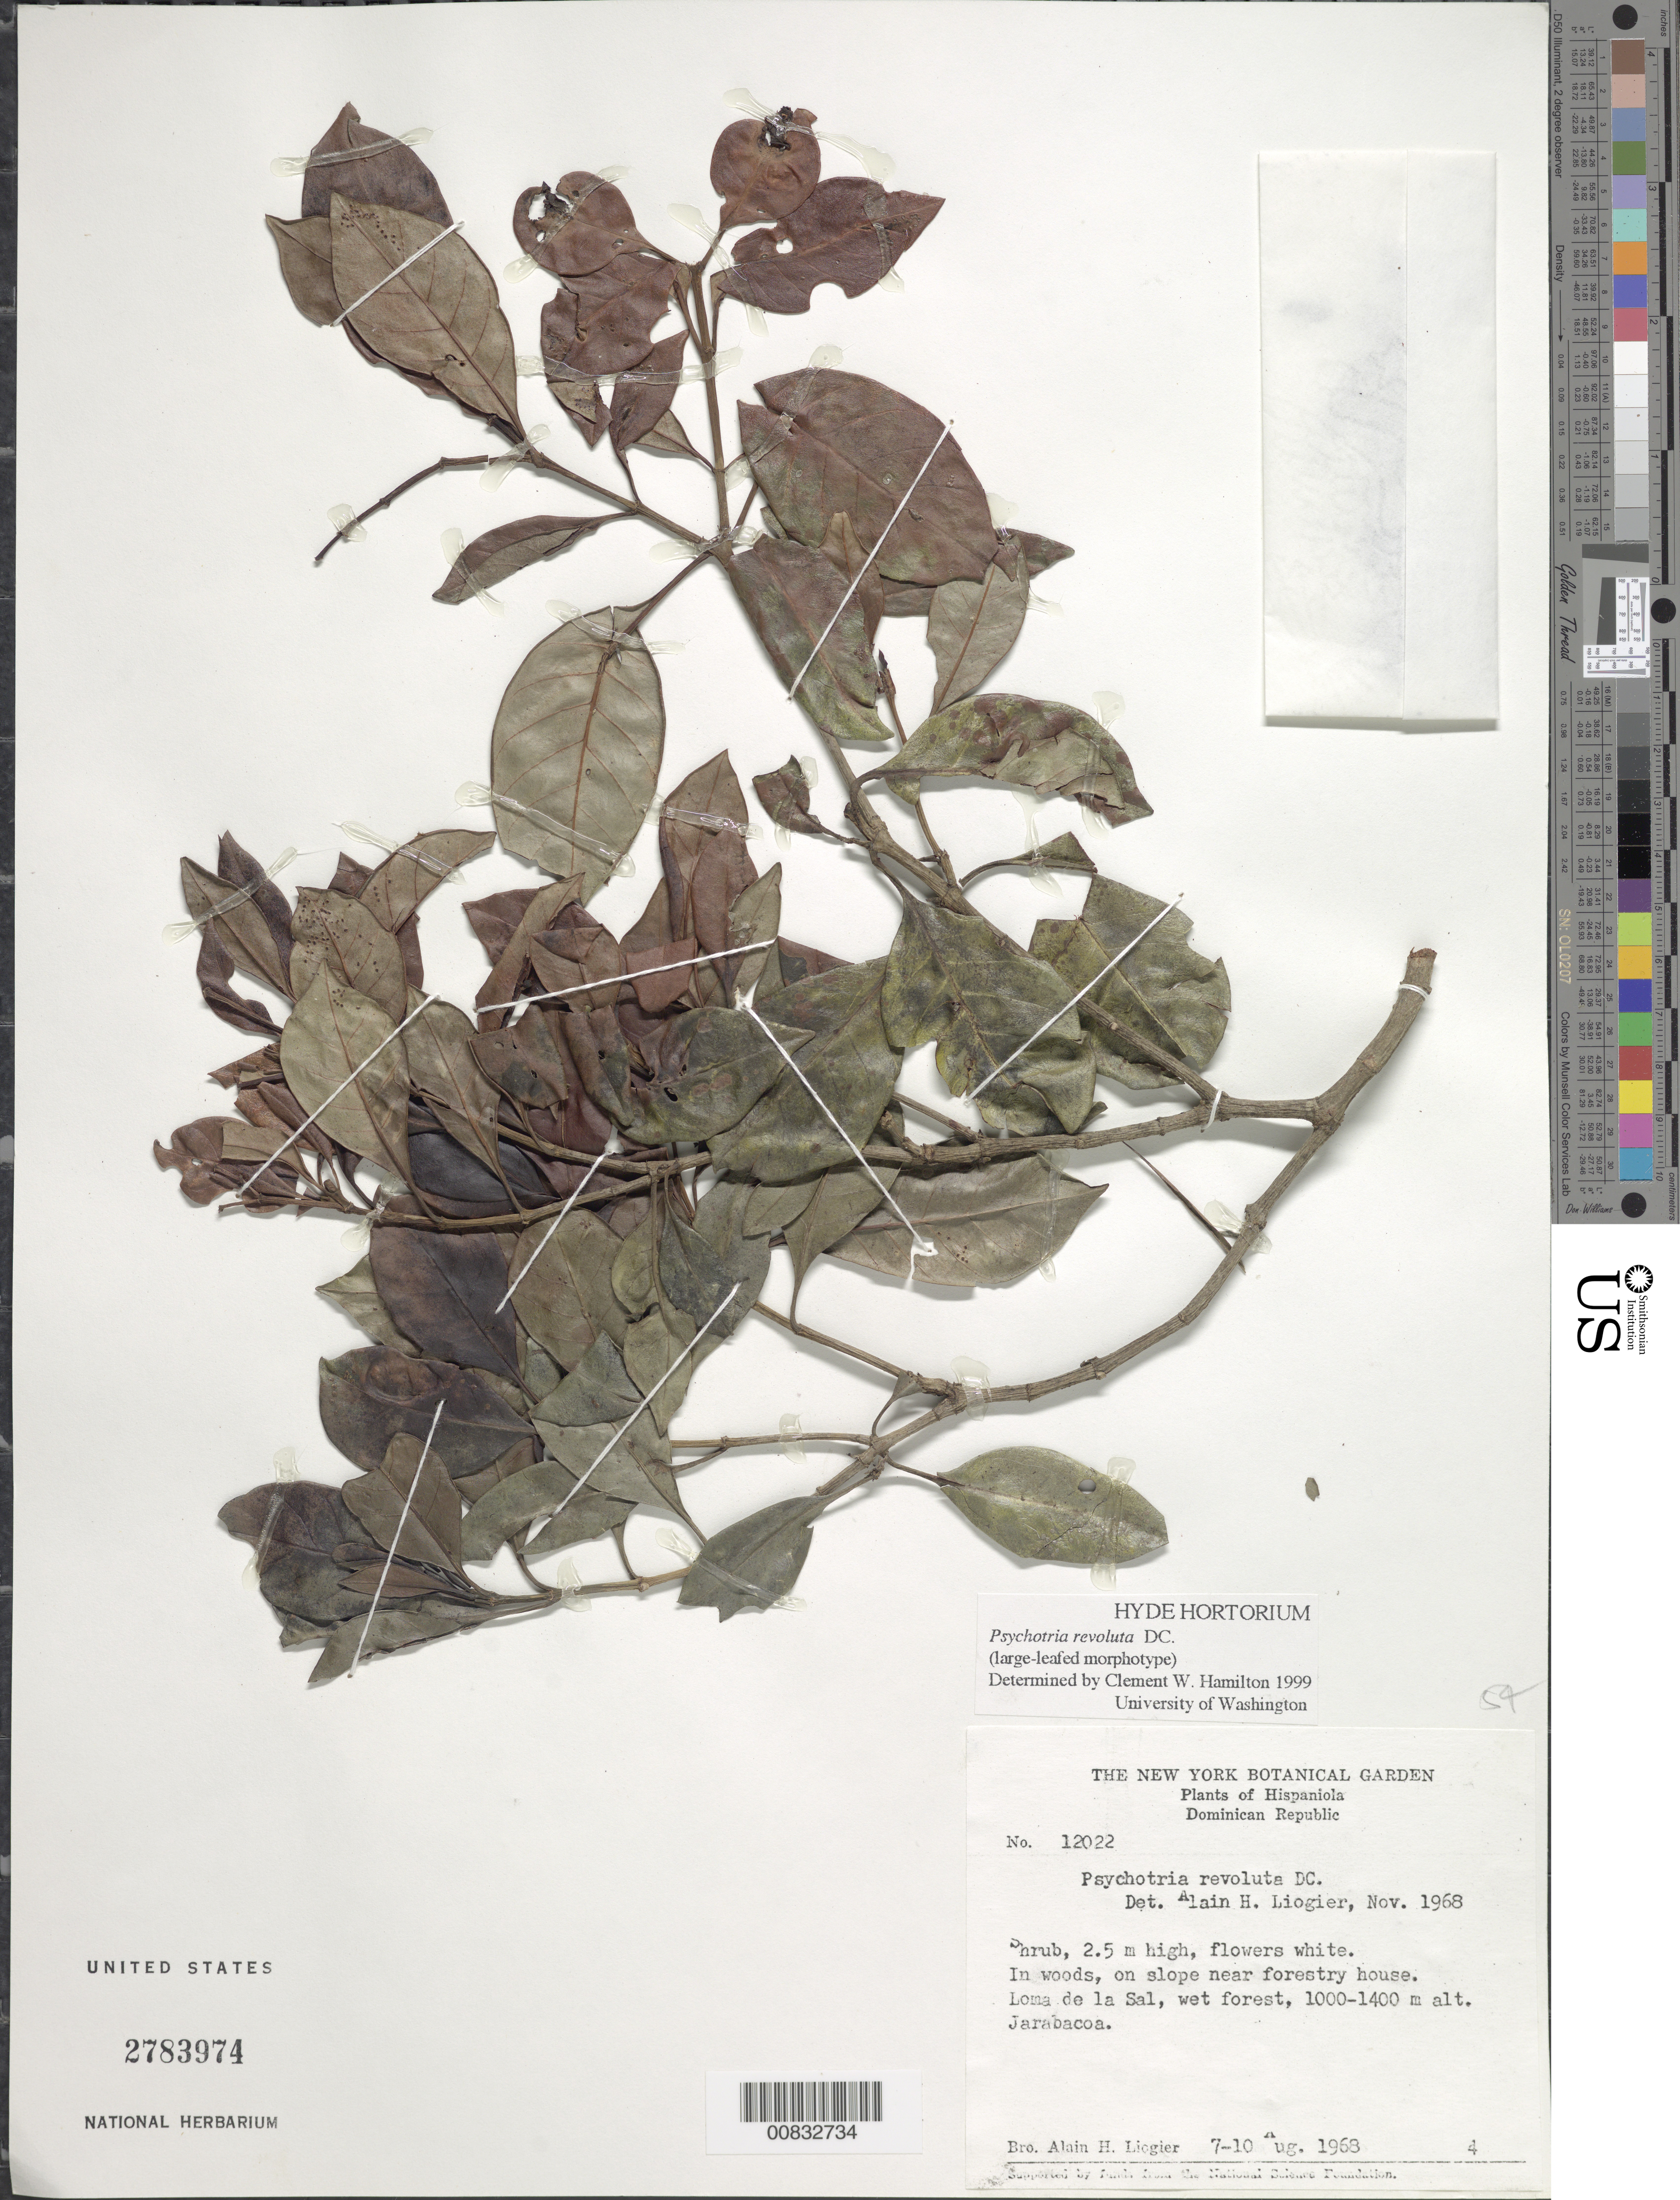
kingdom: Plantae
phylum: Tracheophyta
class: Magnoliopsida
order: Gentianales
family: Rubiaceae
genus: Psychotria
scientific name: Psychotria revoluta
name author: DC.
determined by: Hamilton, C. W.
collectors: A. H. Liogier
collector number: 12022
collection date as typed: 07 Aug 1968 to 10 Aug 1968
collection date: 1968-08-07/1968-08-10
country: Dominican Republic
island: Hispaniola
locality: On slope near forestry house, Loma de la Sal, Jarabacoa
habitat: In woods on slope of wet forest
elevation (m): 1000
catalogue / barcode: US 2783974